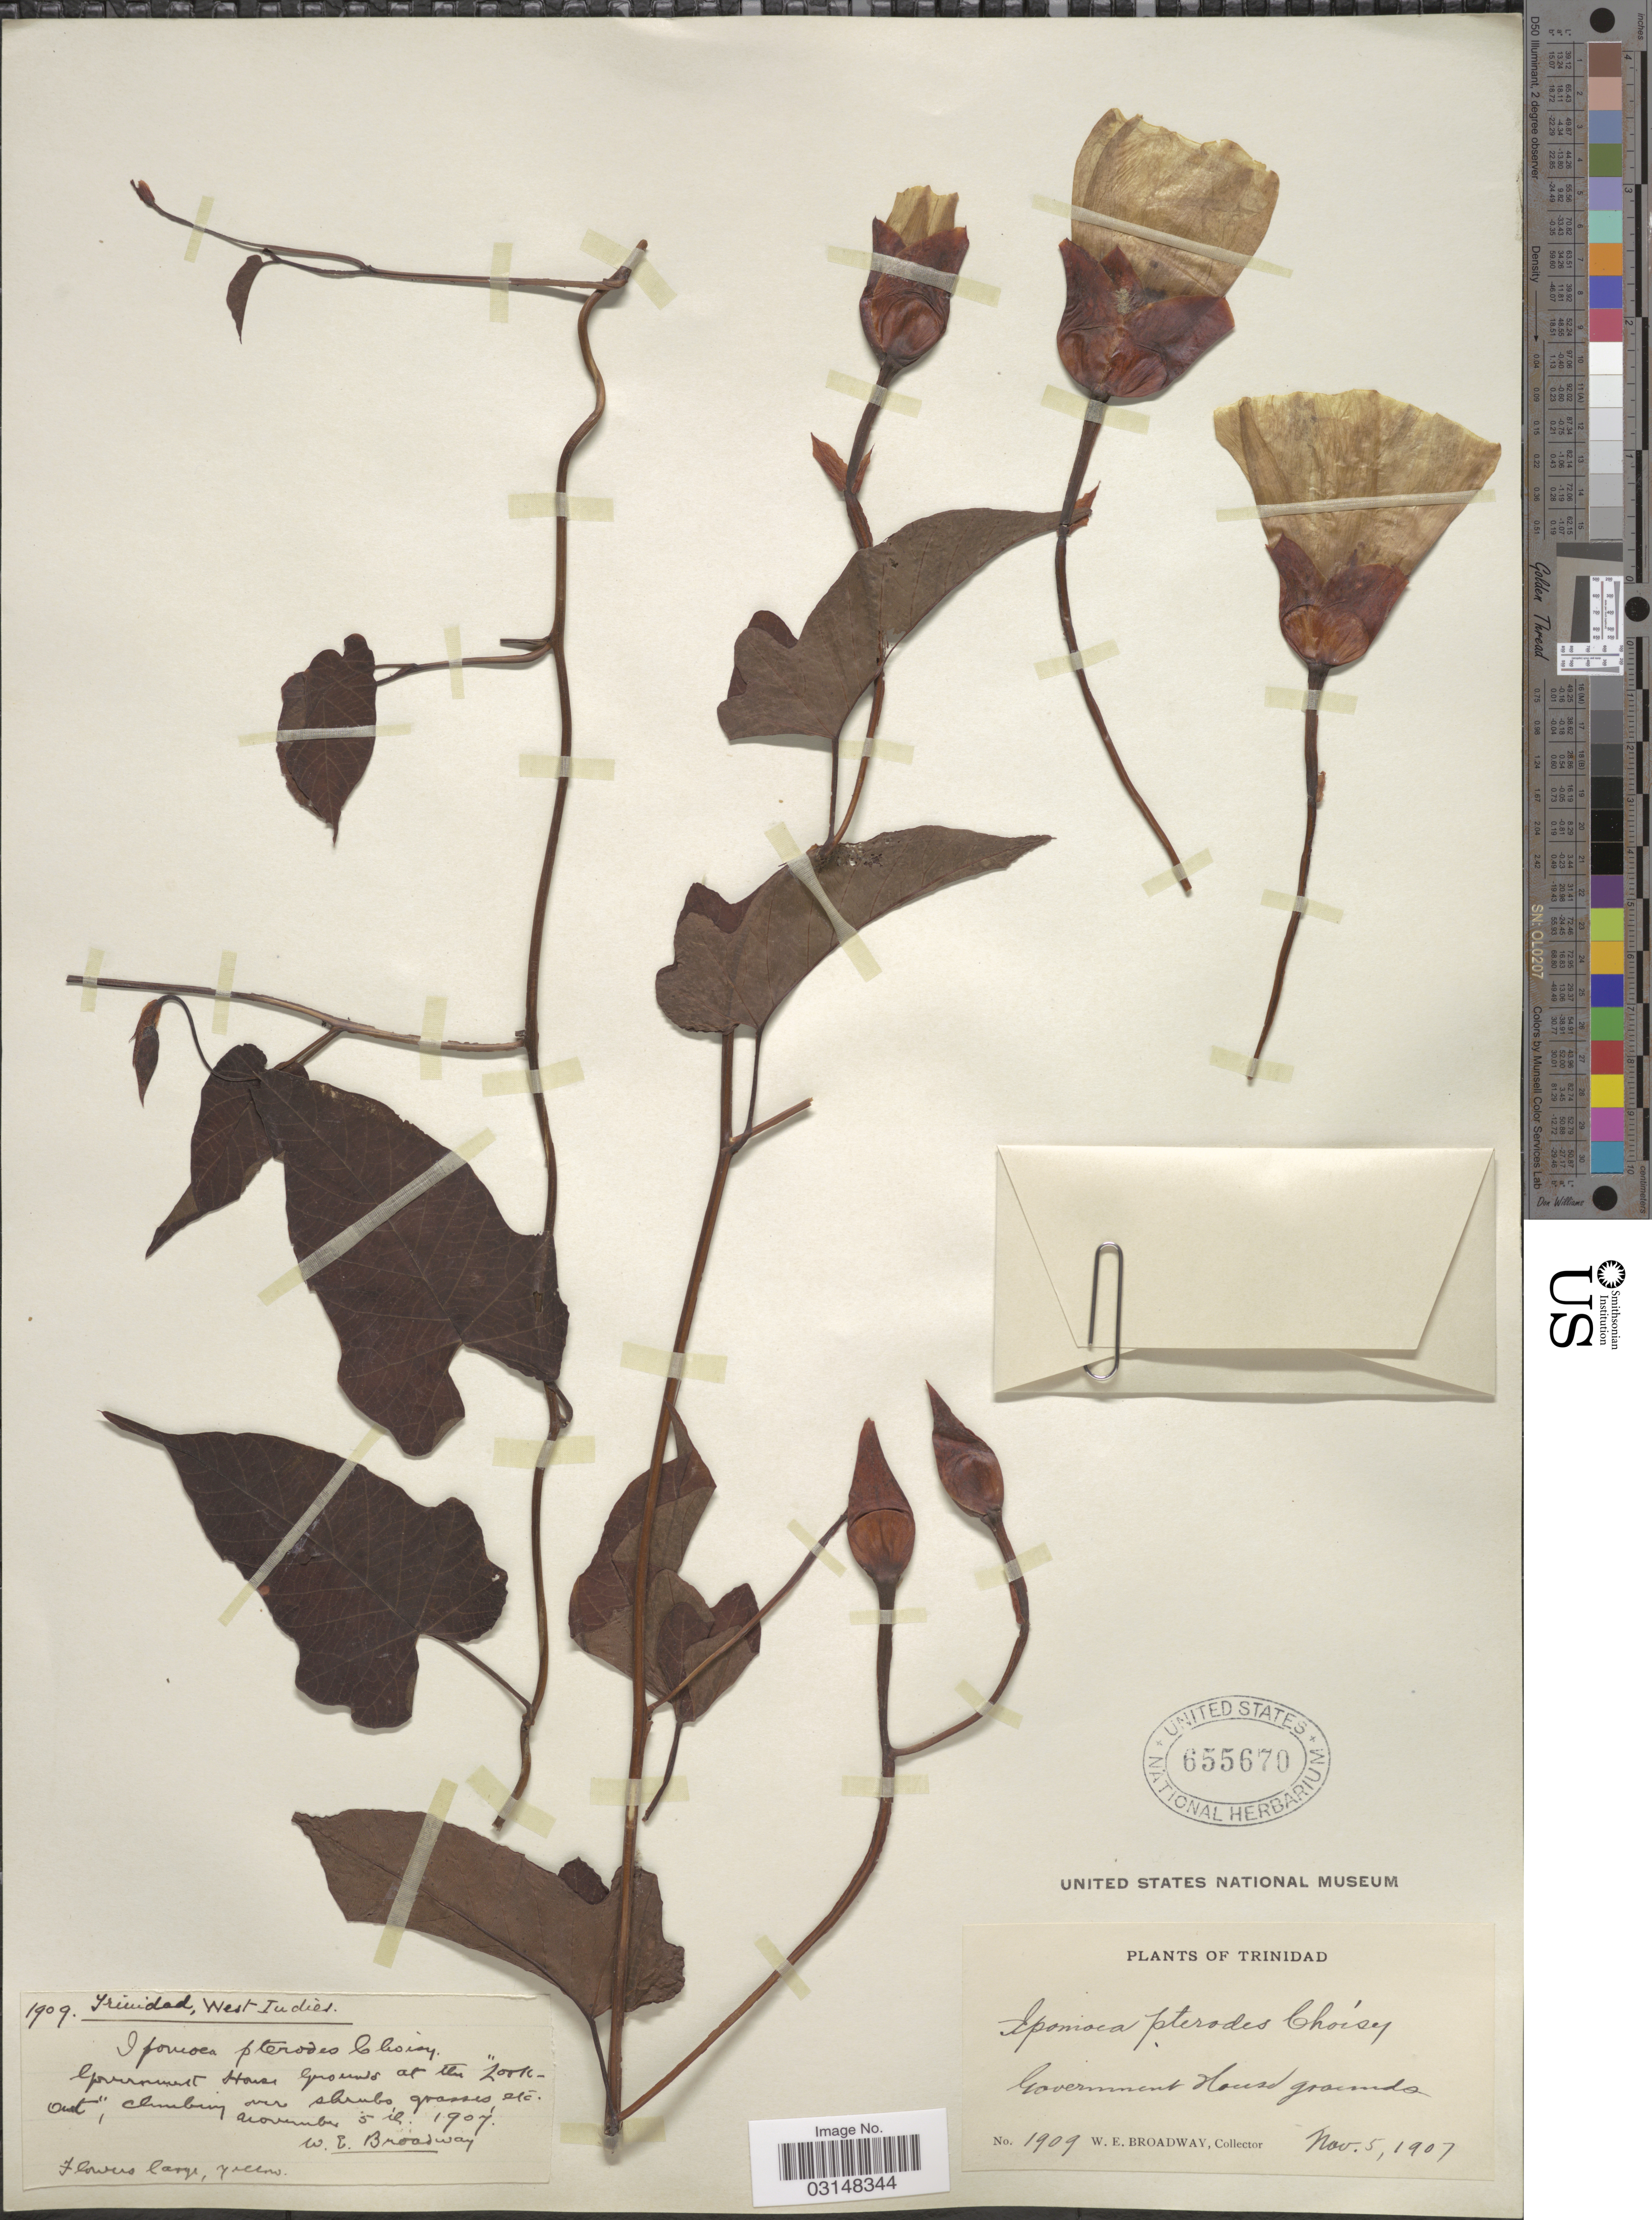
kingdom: Plantae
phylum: Tracheophyta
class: Magnoliopsida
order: Solanales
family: Convolvulaceae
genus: Operculina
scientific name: Operculina alata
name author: (Ham.) Urb.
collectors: W. E. Broadway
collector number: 1909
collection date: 1907-11-05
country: Trinidad and Tobago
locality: Trinidad, Government House Grounds at the "Look-Out".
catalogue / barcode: US 655670